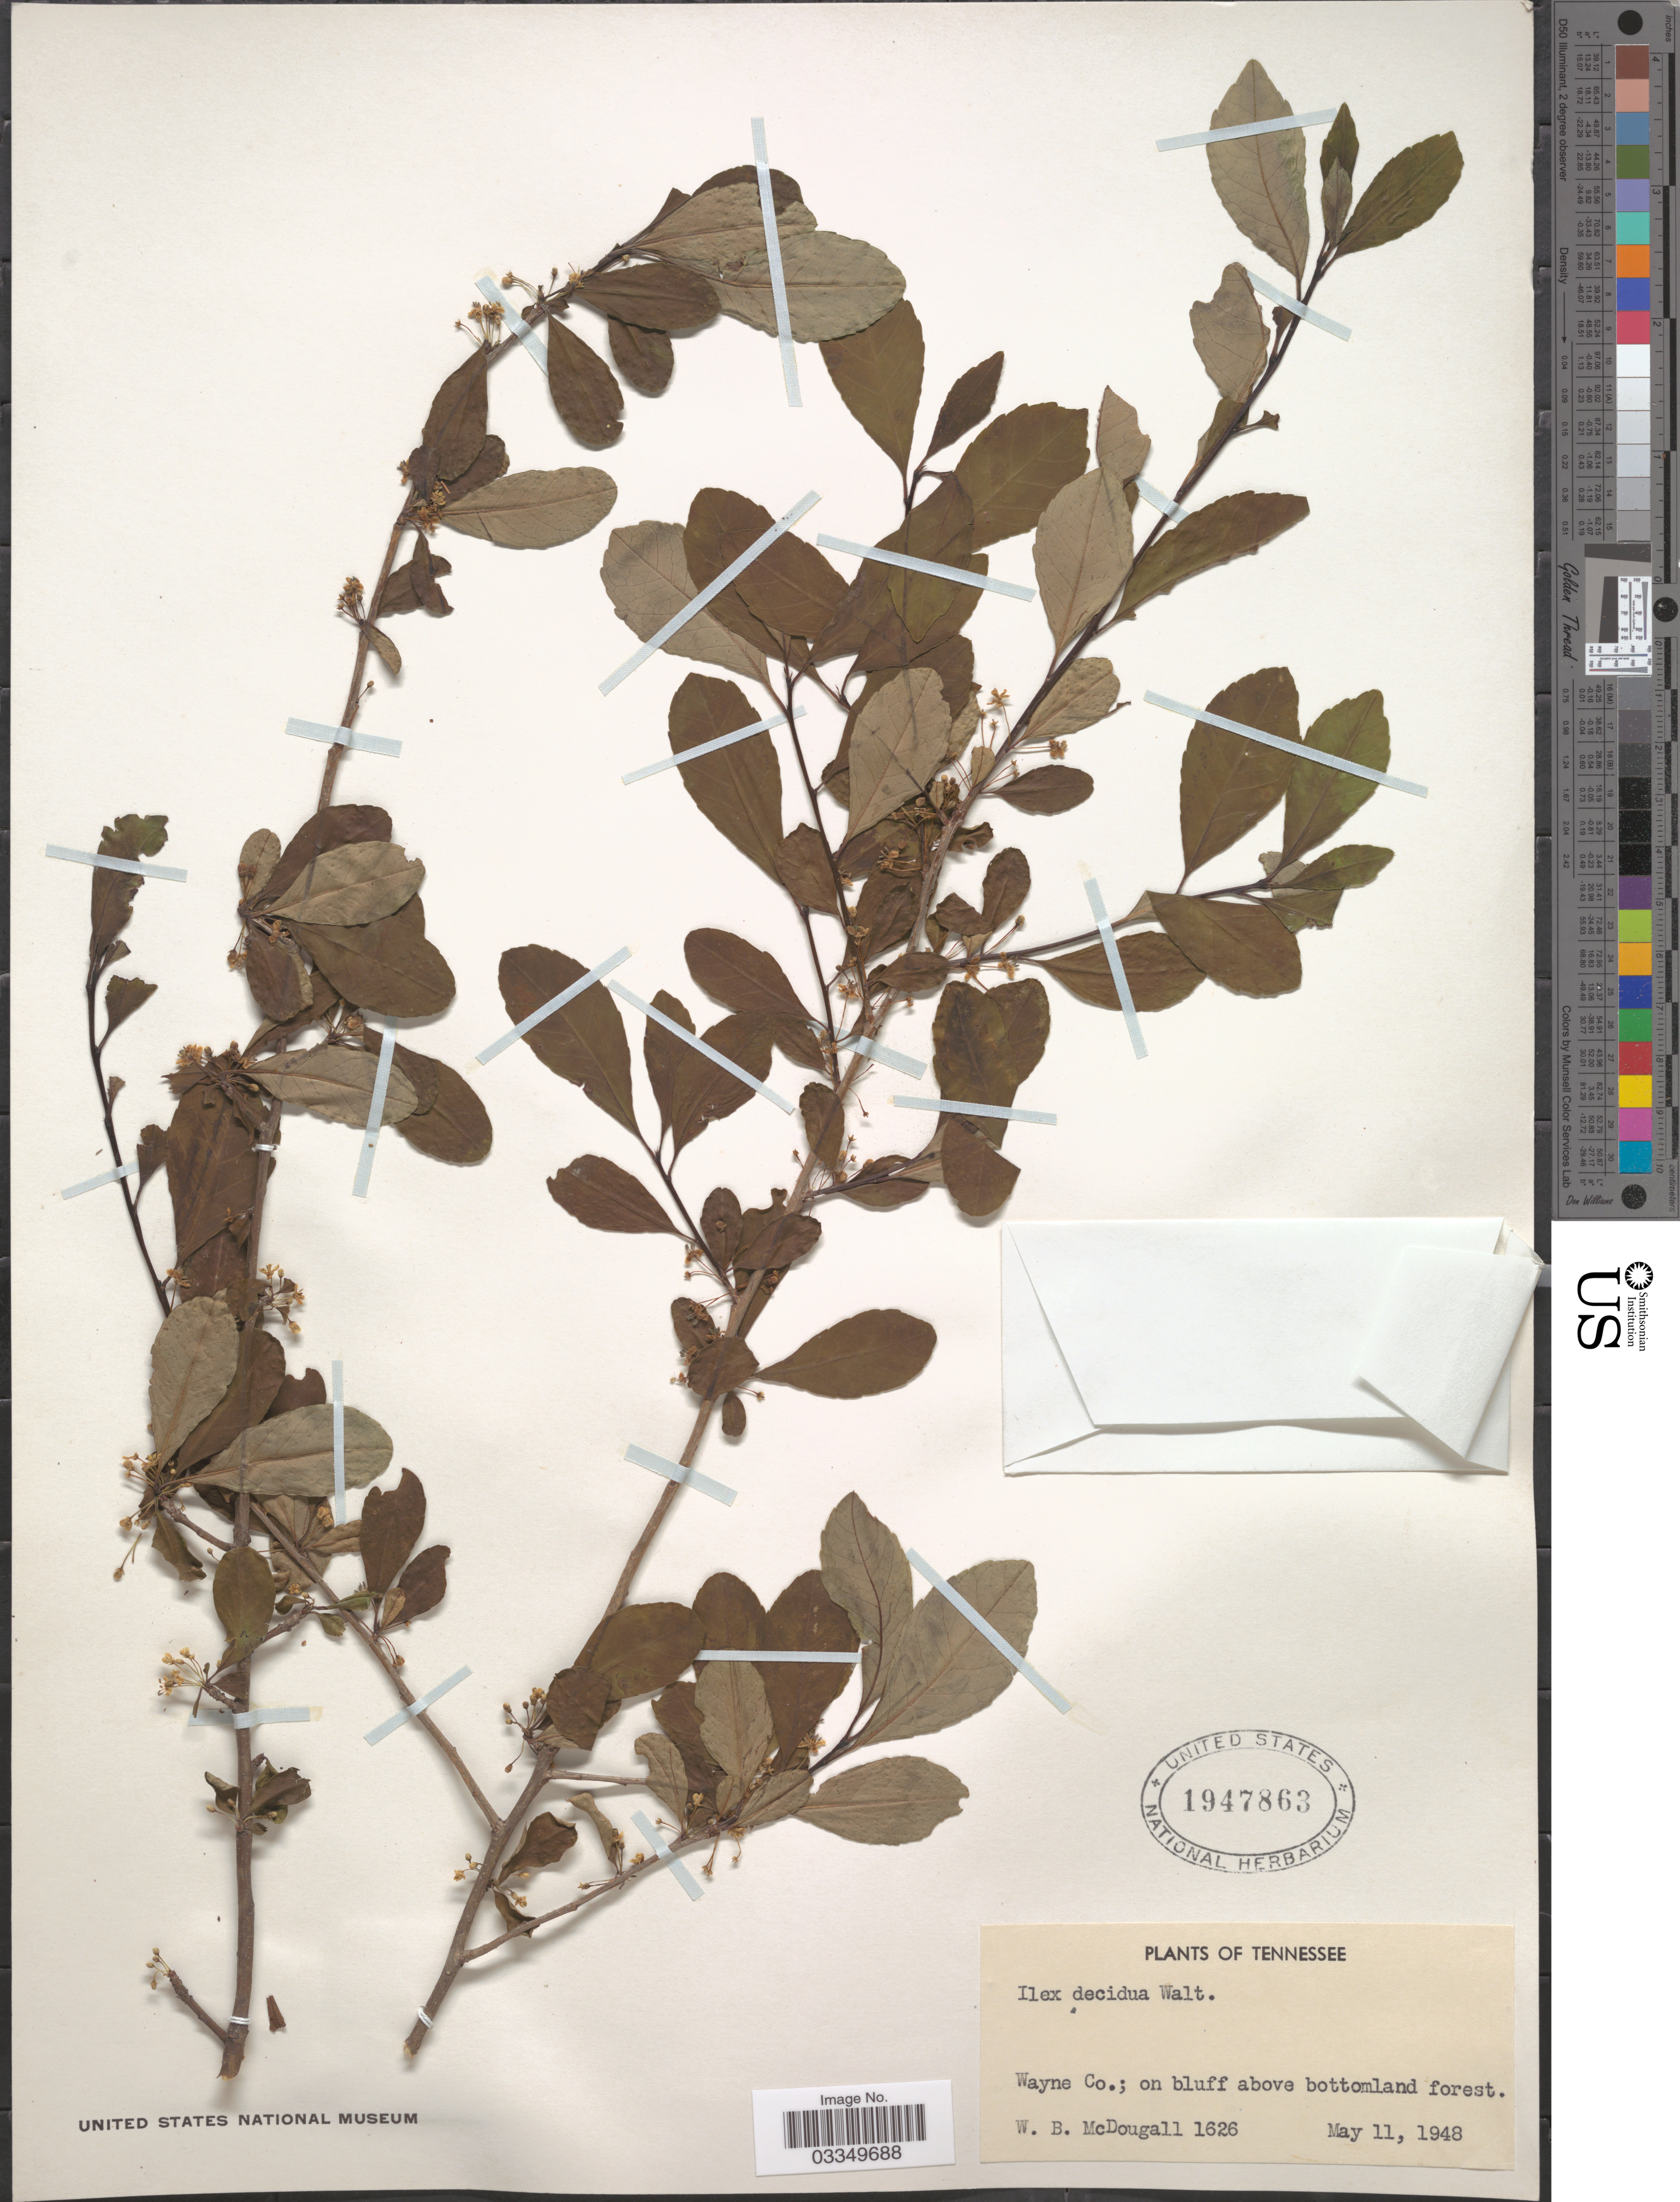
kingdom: Plantae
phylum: Tracheophyta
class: Magnoliopsida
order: Aquifoliales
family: Aquifoliaceae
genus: Ilex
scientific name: Ilex decidua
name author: Walter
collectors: W. B. McDougall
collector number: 1626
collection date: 1948-05-11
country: United States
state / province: Tennessee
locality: Wayne Co.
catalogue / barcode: US 1947863